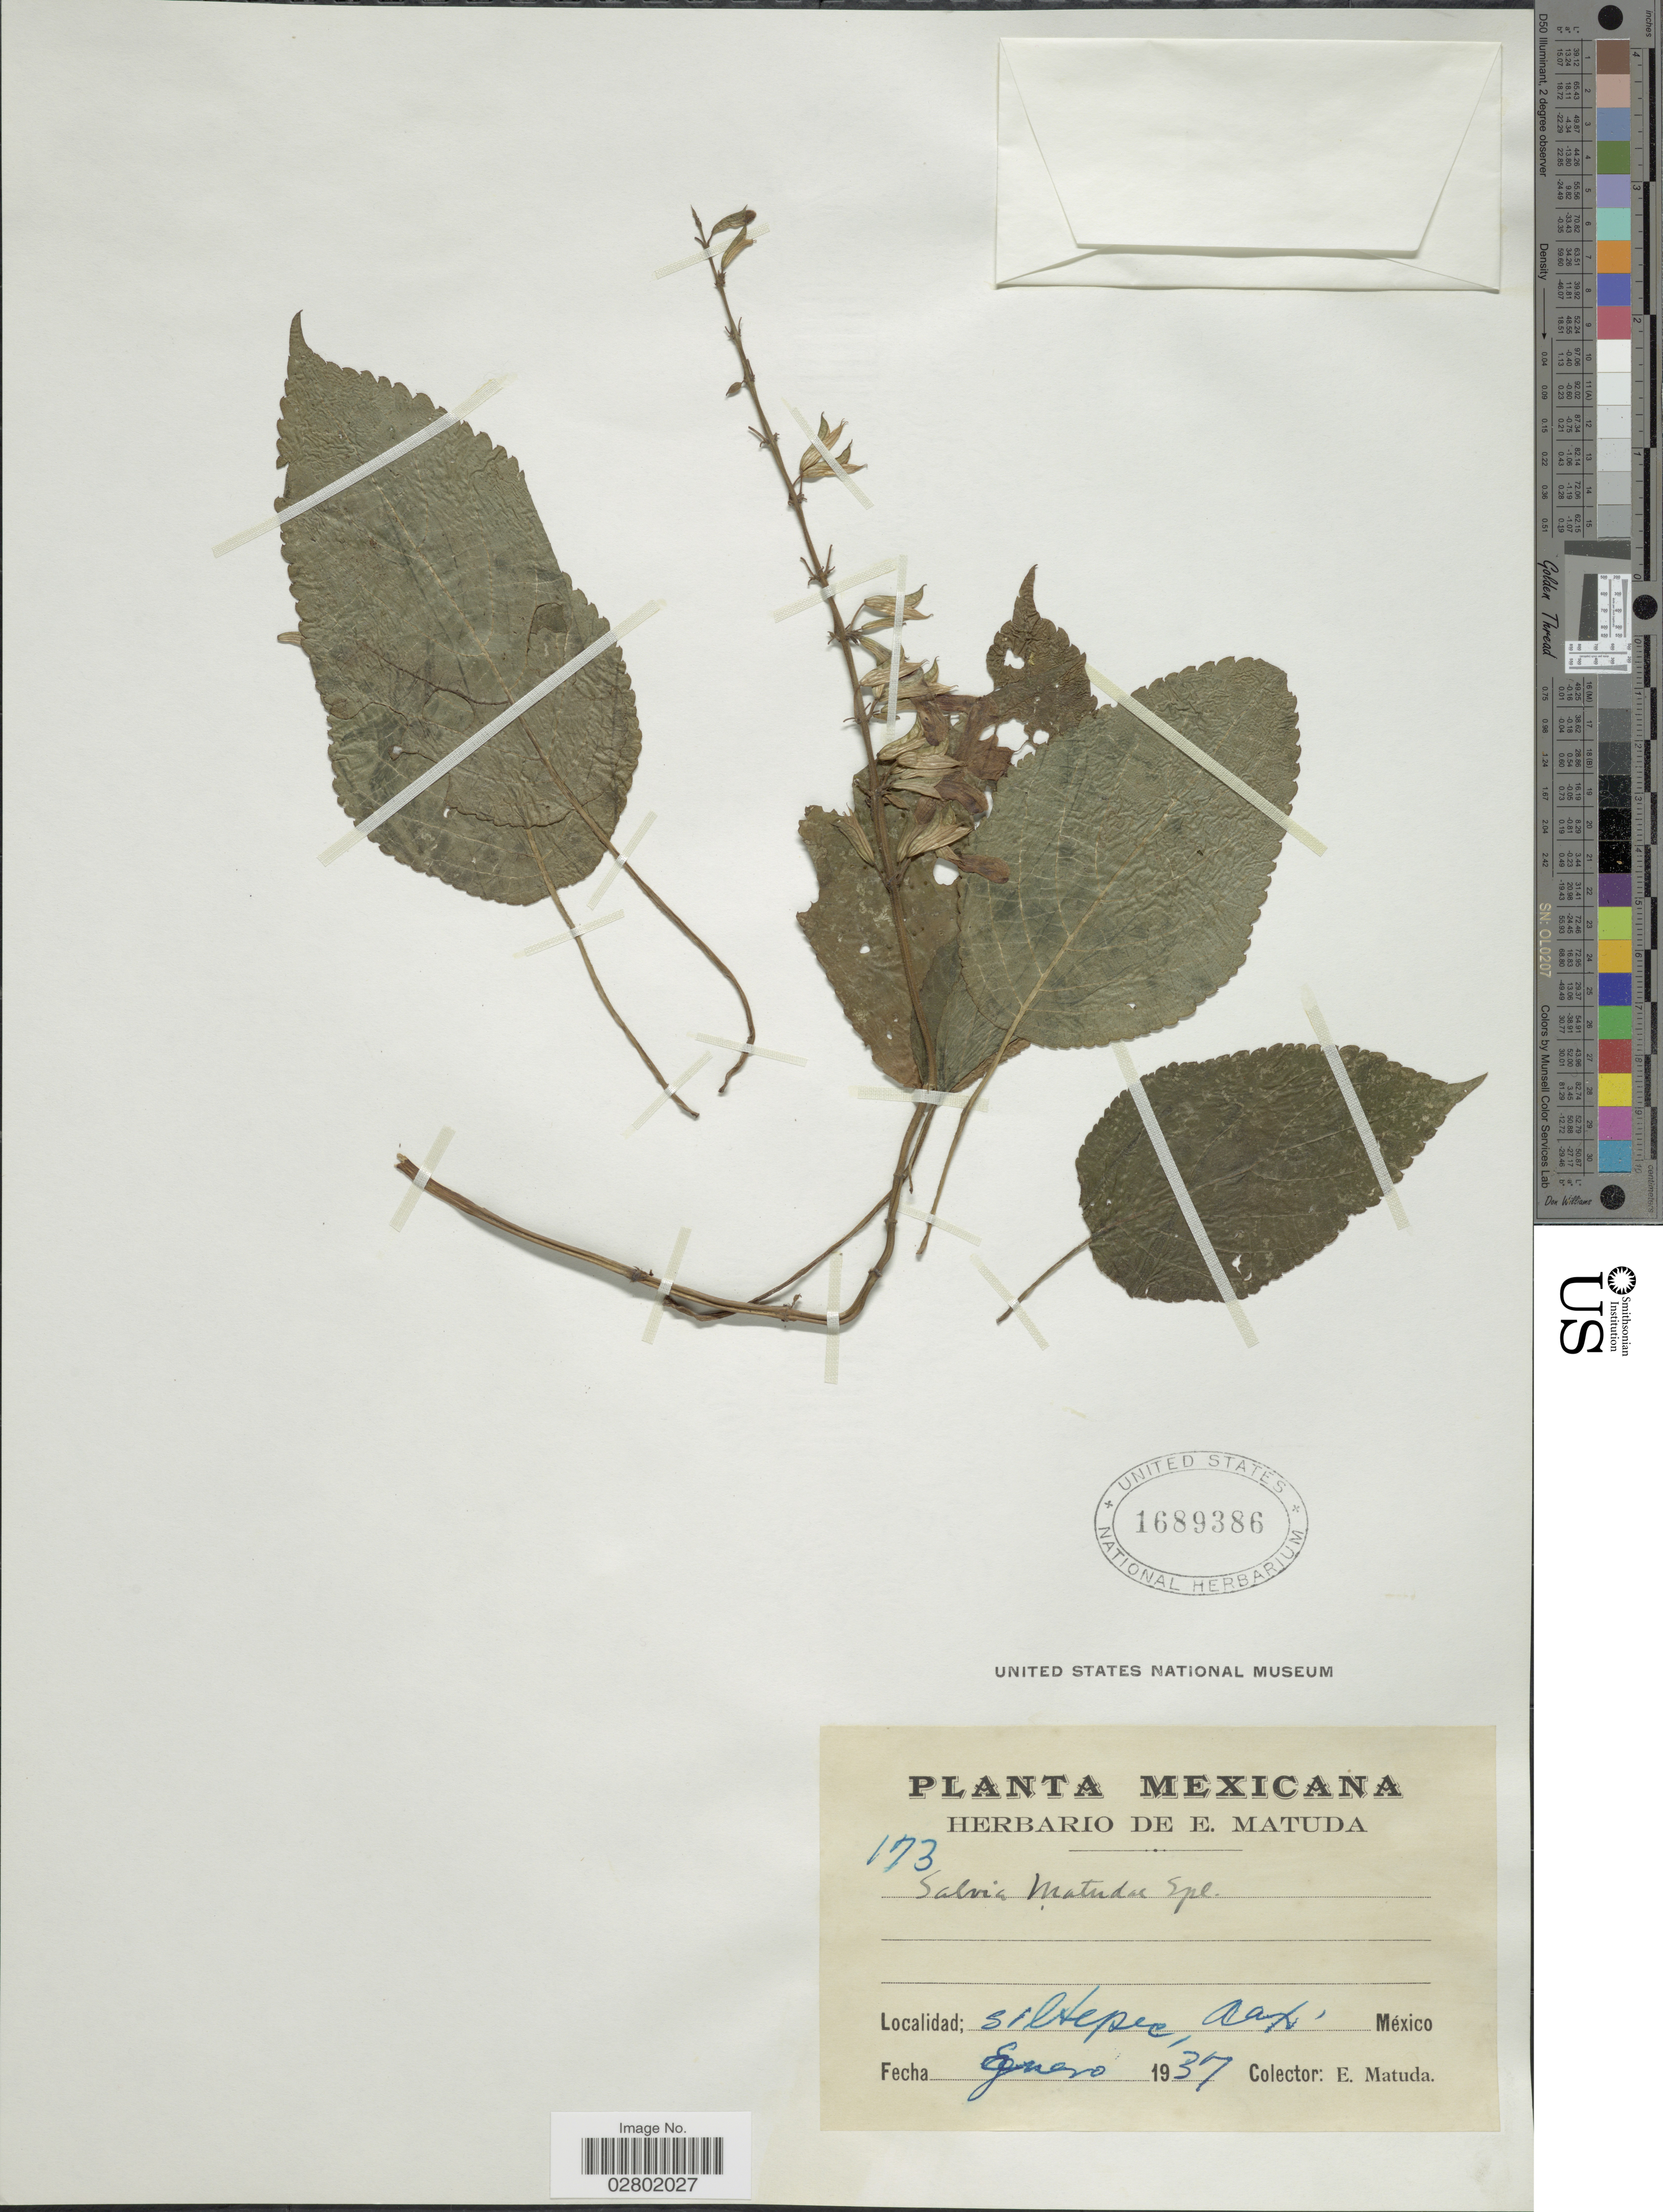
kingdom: Plantae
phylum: Tracheophyta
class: Magnoliopsida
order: Lamiales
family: Lamiaceae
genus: Salvia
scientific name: Salvia matudae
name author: Epling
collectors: E. Matuda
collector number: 173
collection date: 1937-01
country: Mexico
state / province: Oaxaca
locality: Siltepec, Oax.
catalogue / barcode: US 1689386